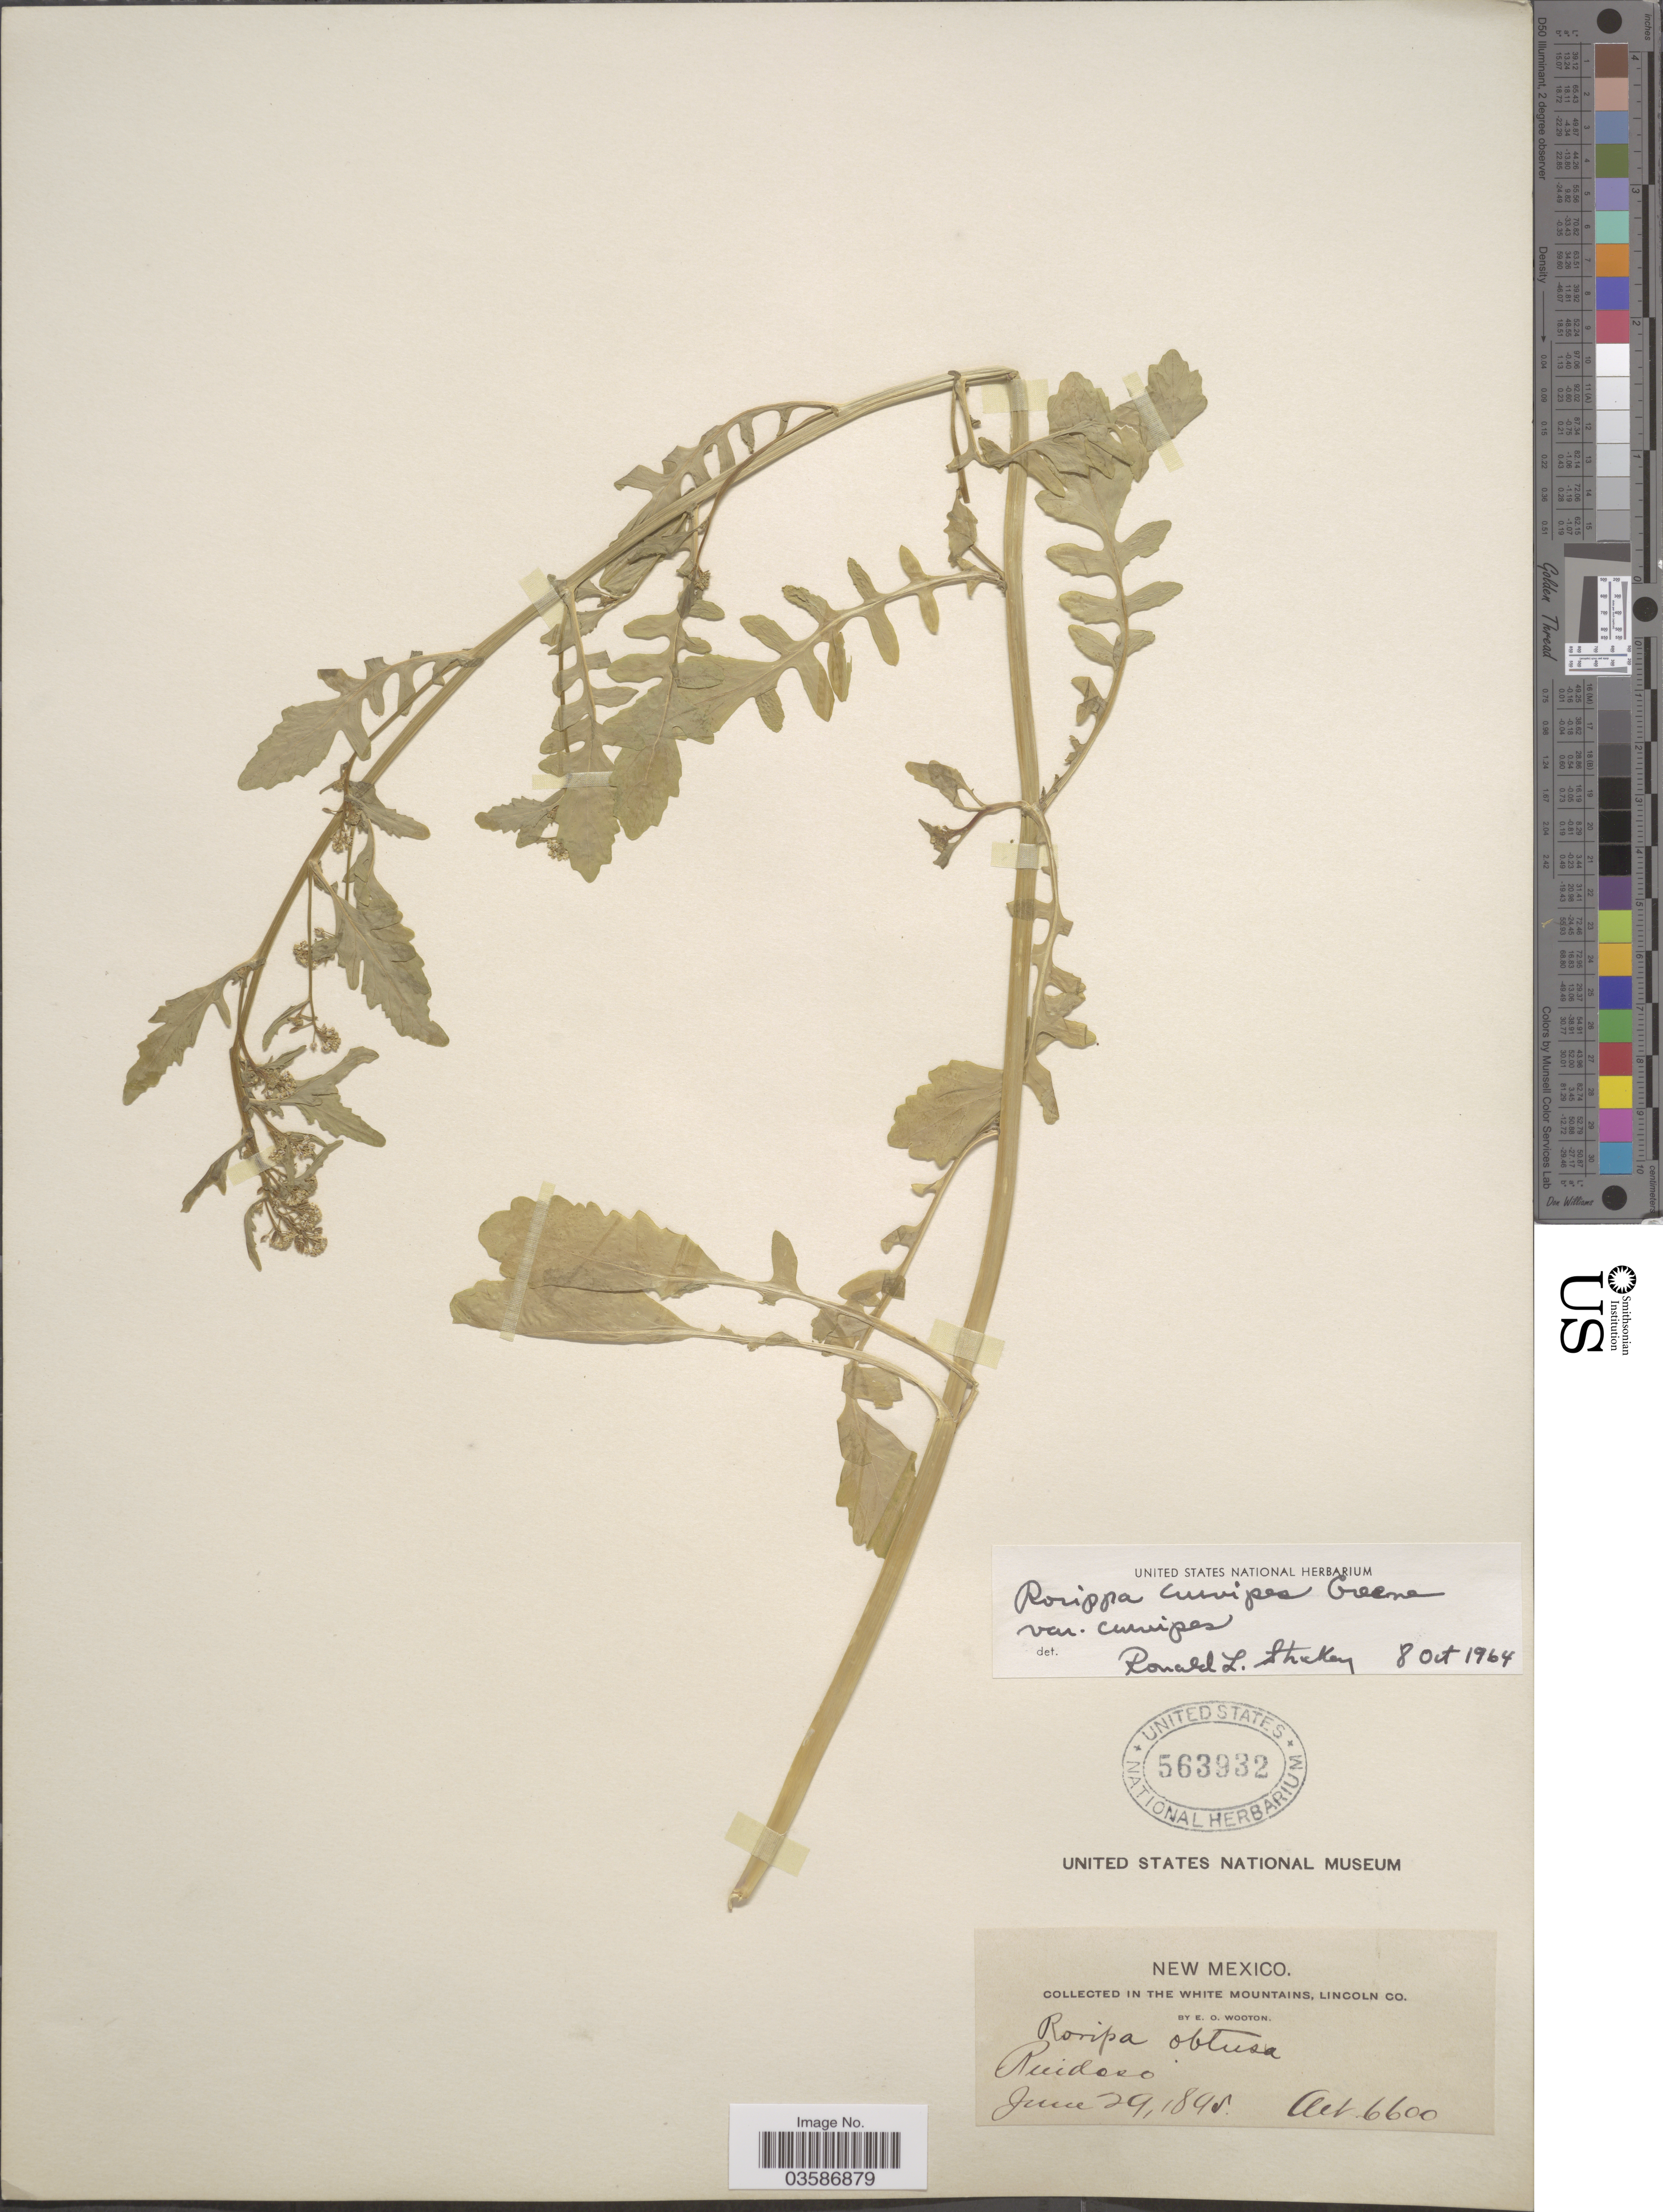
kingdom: Plantae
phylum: Tracheophyta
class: Magnoliopsida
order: Brassicales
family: Brassicaceae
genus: Rorippa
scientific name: Rorippa curvipes var. curvipes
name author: Greene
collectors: E. O. Wooton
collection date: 1895-06-29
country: United States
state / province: New Mexico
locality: In the White Mountains, Lincoln Co. Ruidoso.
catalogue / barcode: US 563932